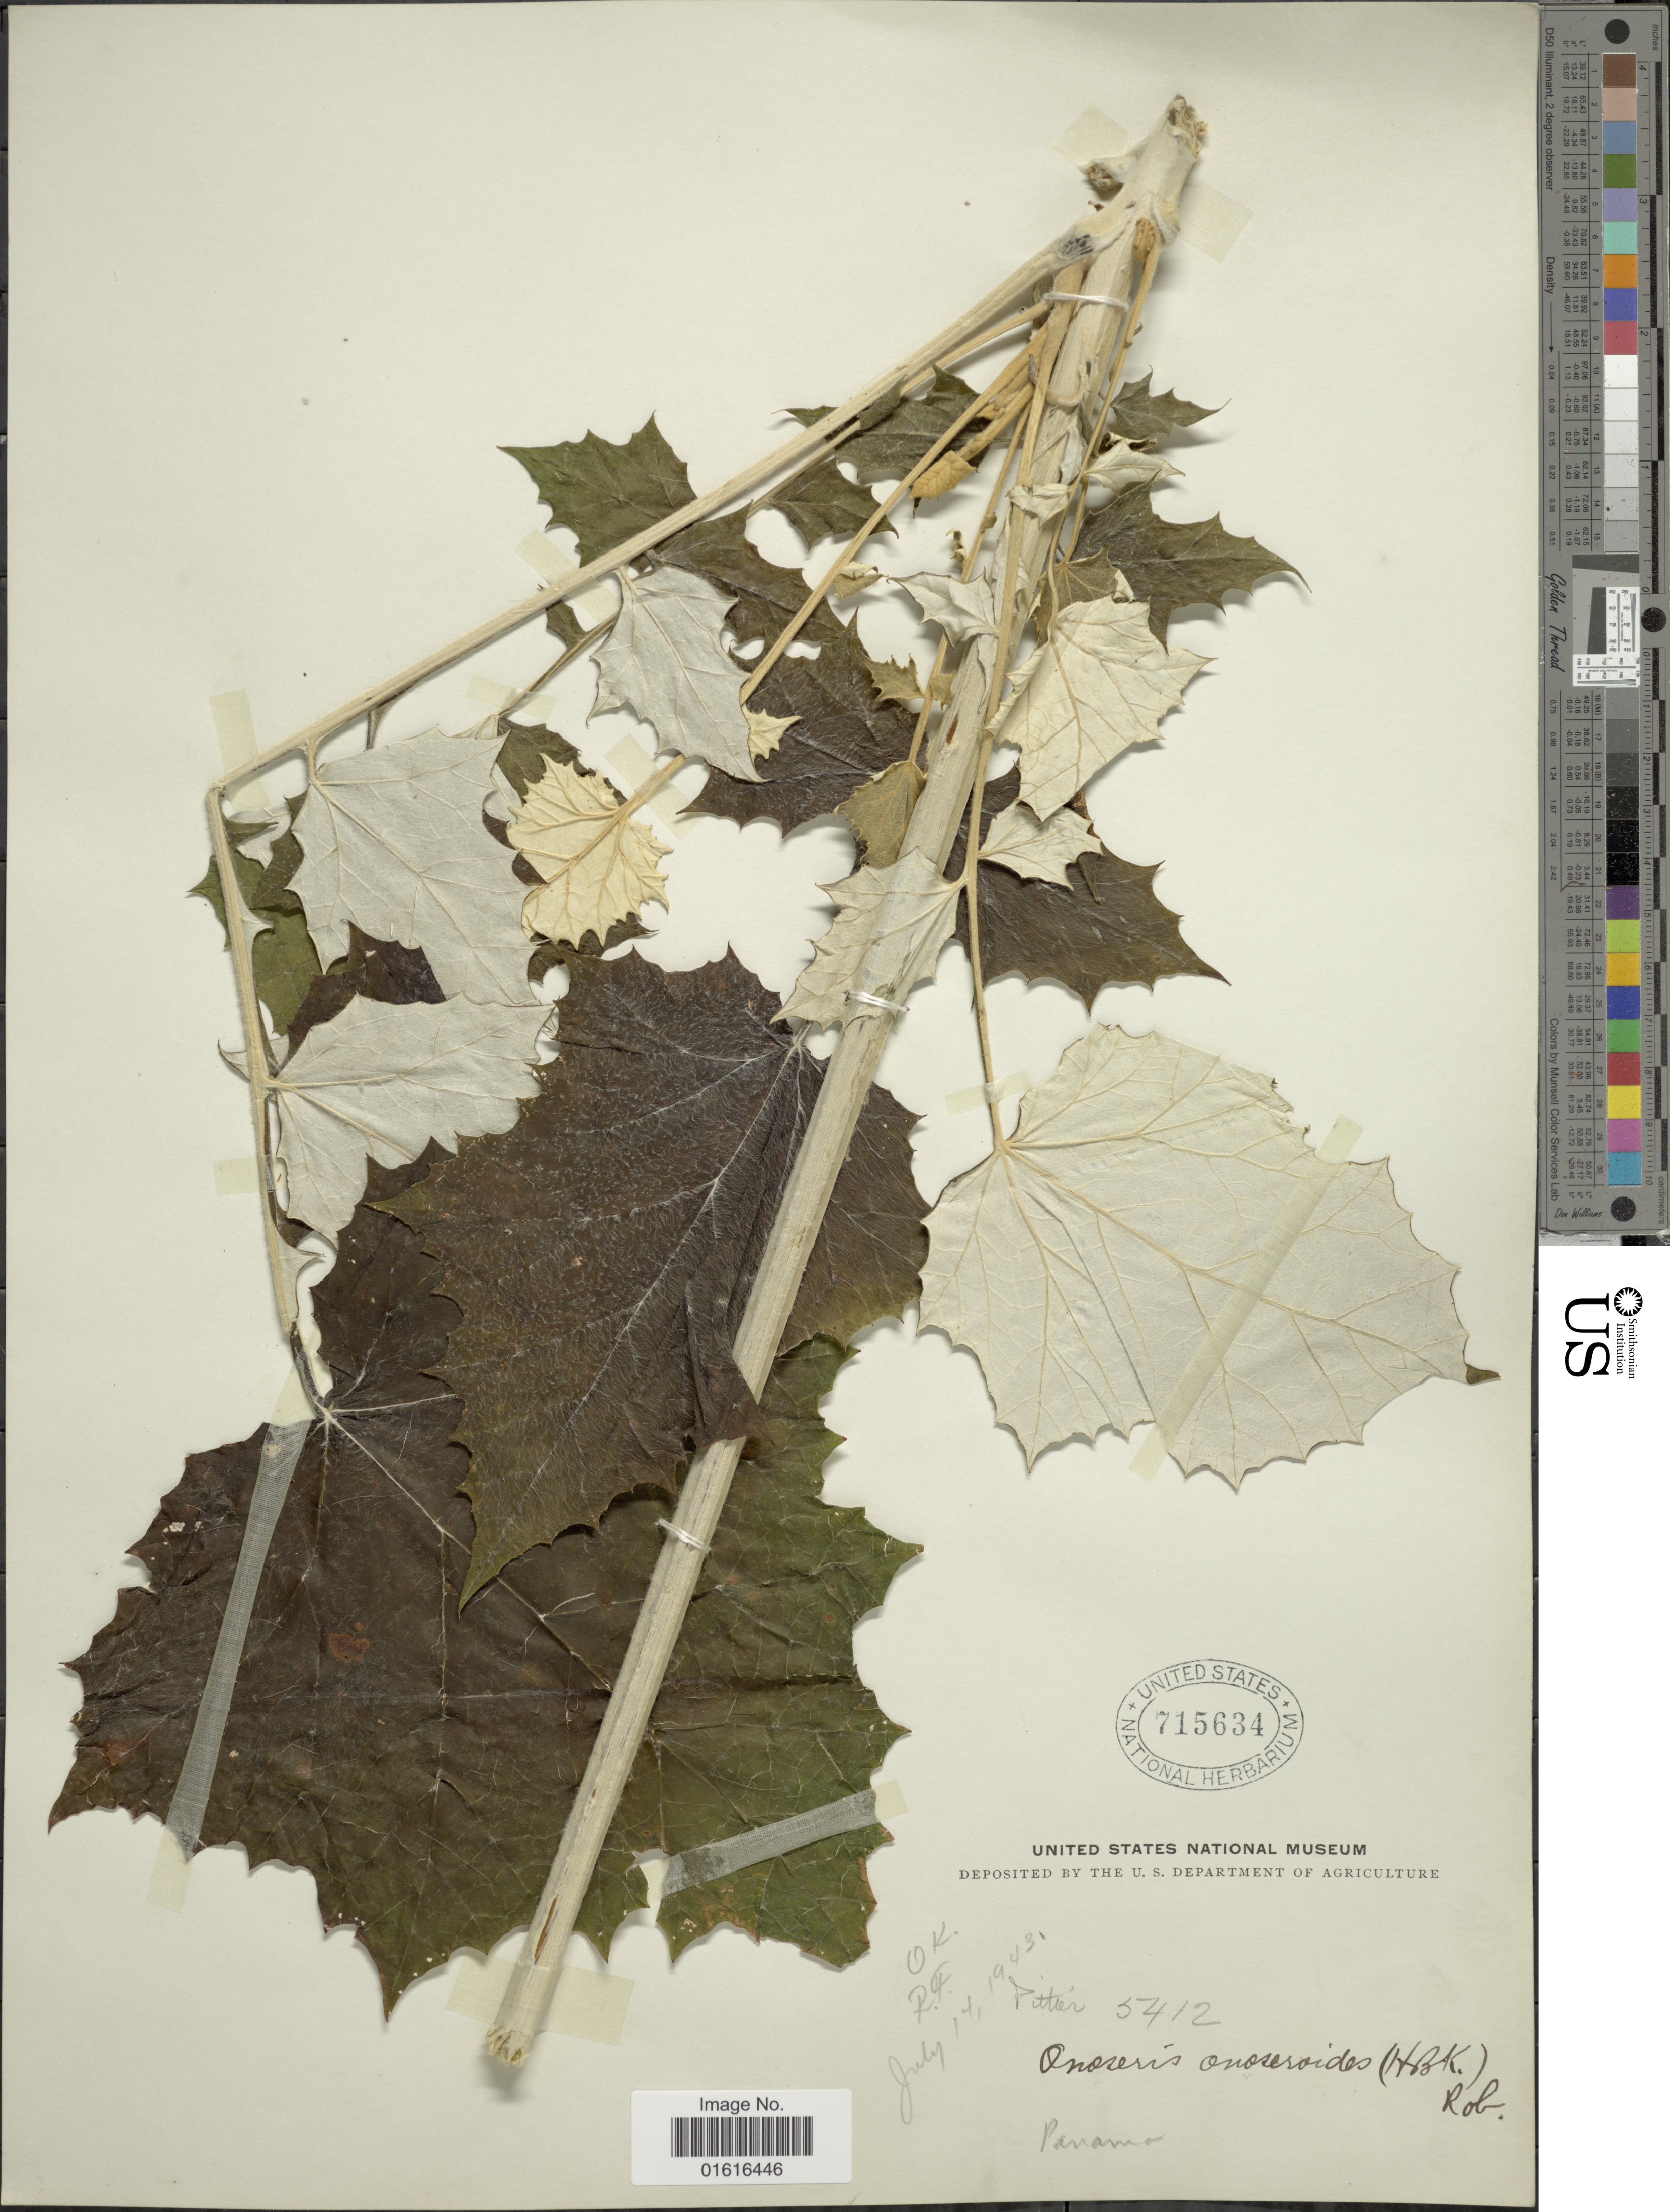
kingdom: Plantae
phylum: Tracheophyta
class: Magnoliopsida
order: Asterales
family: Asteraceae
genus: Onoseris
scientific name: Onoseris onoseroides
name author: (Kunth) B.L. Rob.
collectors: Pittier, --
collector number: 5412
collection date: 1943-07-14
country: Panama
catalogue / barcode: US 715634